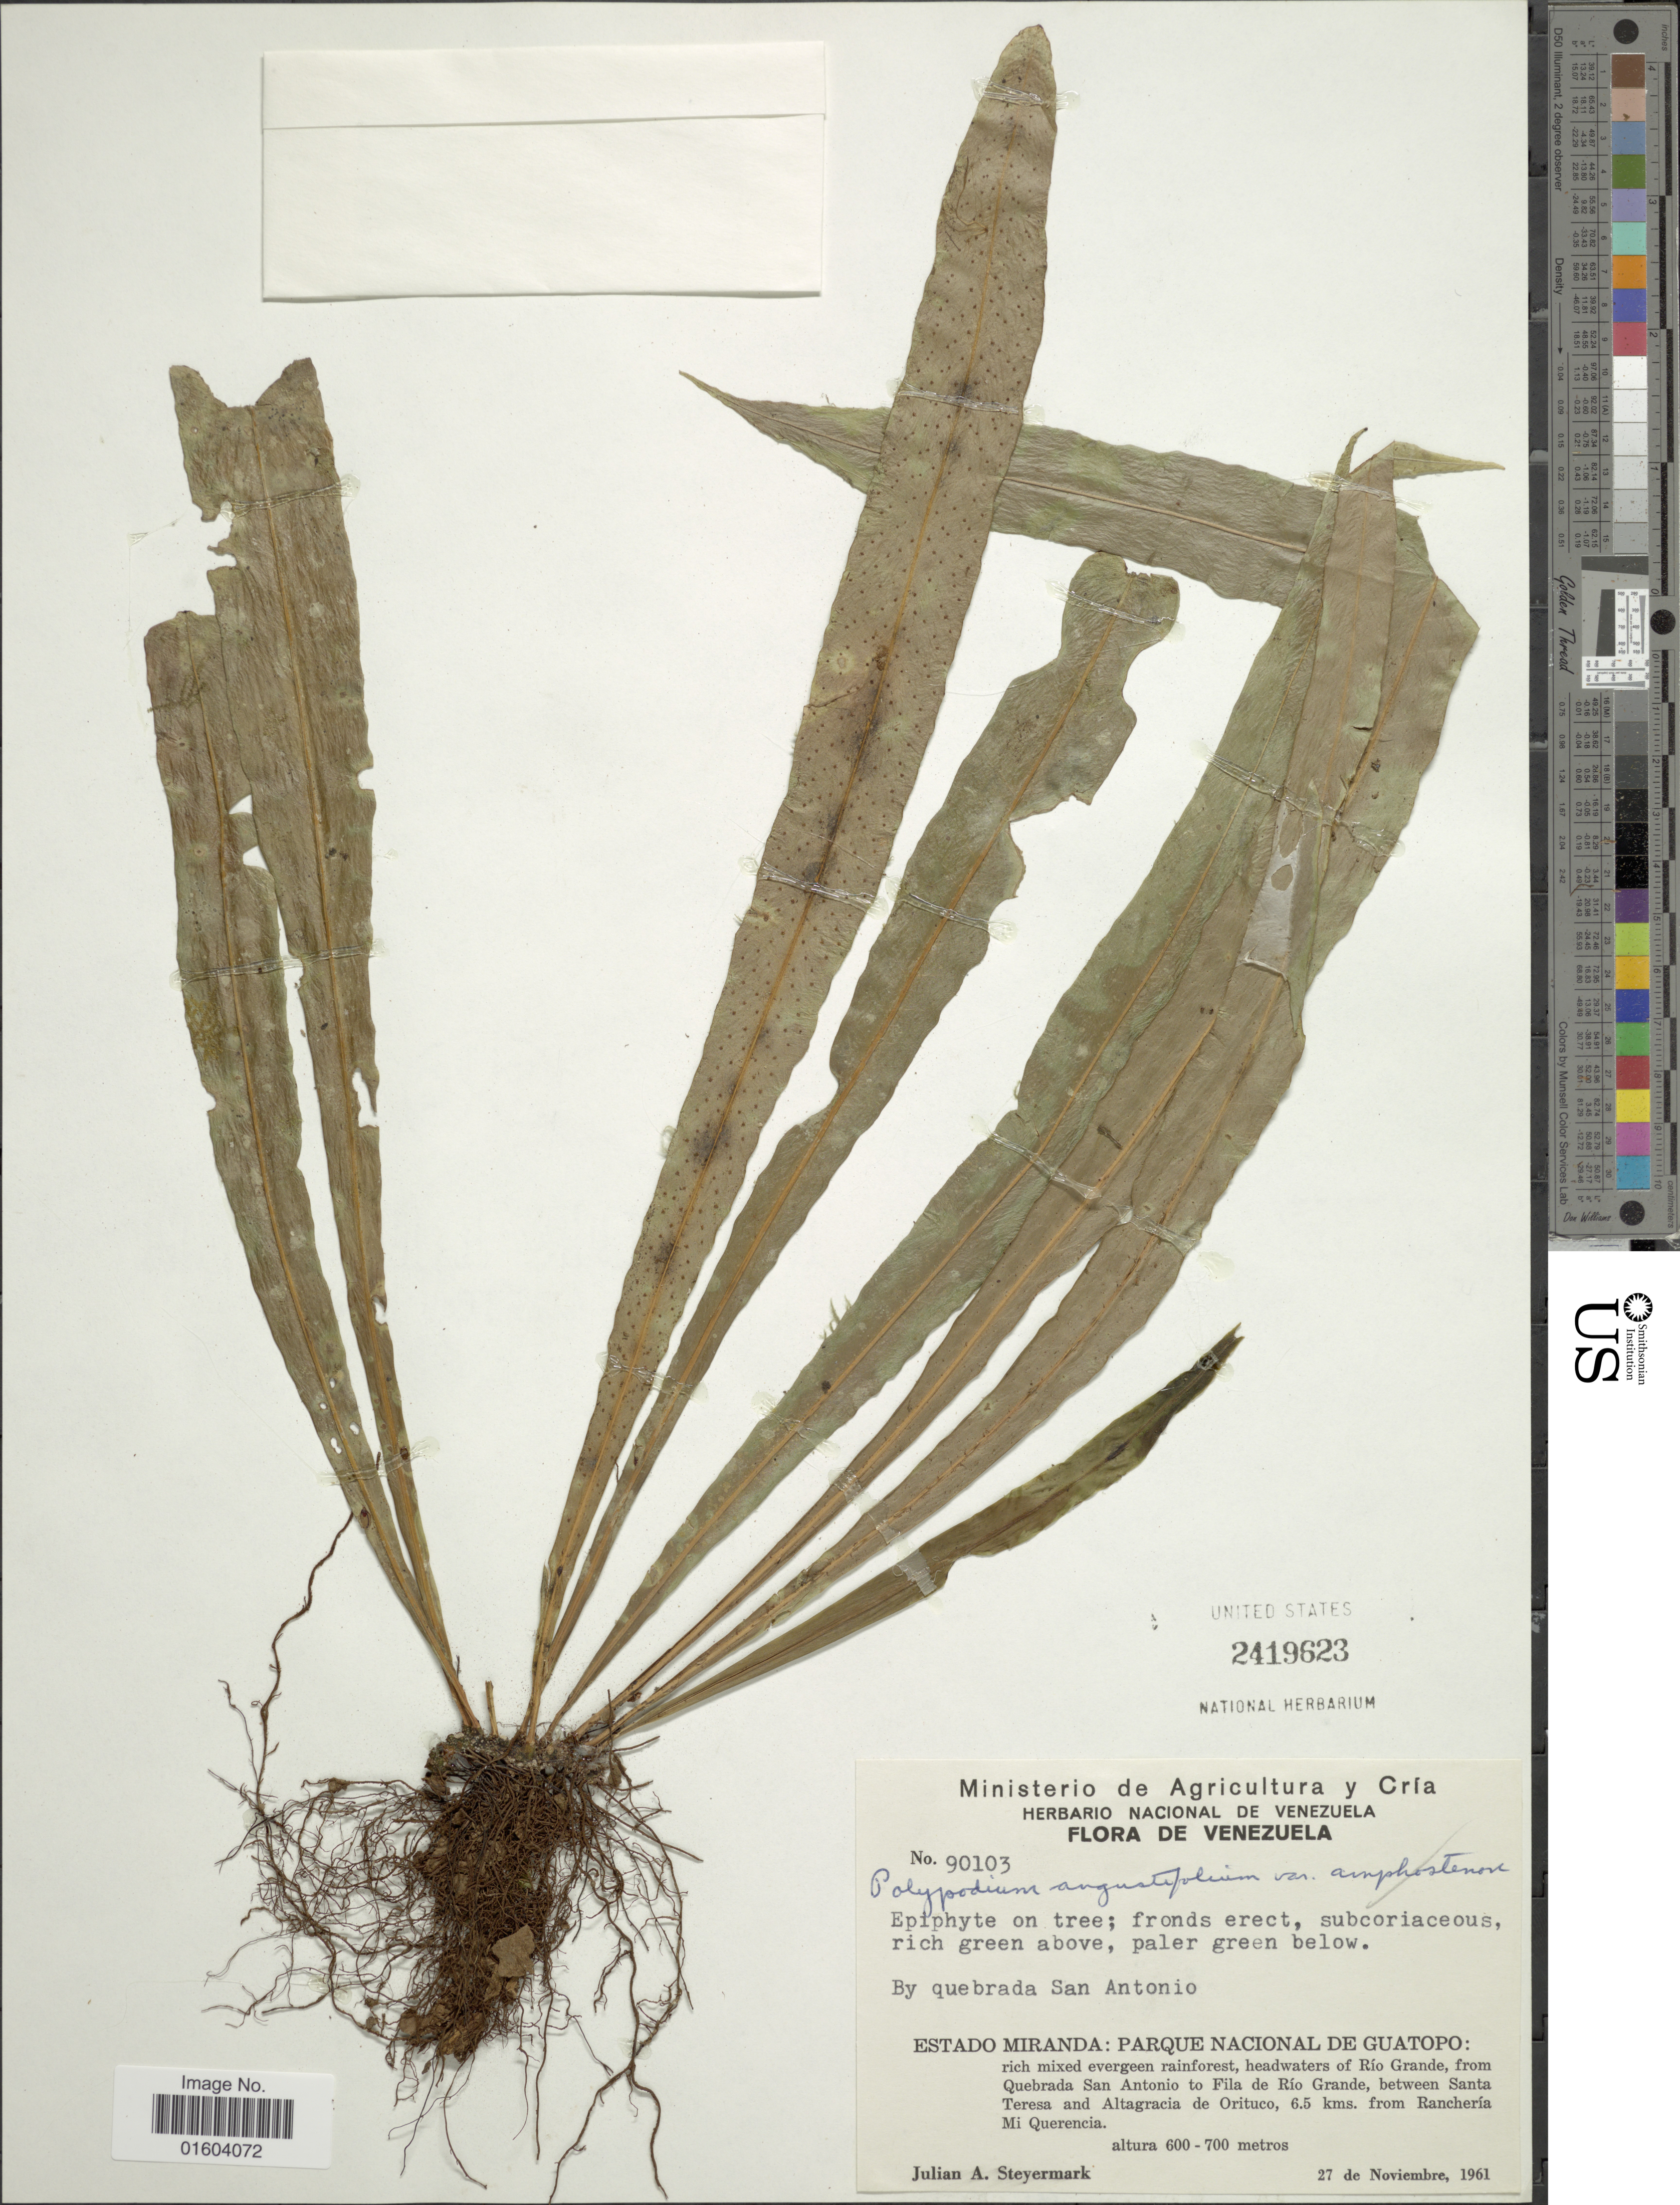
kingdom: Plantae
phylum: Tracheophyta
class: Polypodiopsida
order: Polypodiales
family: Polypodiaceae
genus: Campyloneurum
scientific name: Campyloneurum aphanophlebium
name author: (Kunze) T. Moore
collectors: J. Steyermark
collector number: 90103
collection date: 1961-11-27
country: Venezuela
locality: Venezuela. By quebrada San Antonio, Estado Miranda: parque Nacional de Guatopo, headwaters of Rio Grande, from Quebrada San Antonio to Fila de Rio Grande, between Santa Teresa and Altagracia de Orituco, 6.5 kms. from Rancheria, Mi Querencia.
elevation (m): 600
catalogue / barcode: US 2419623